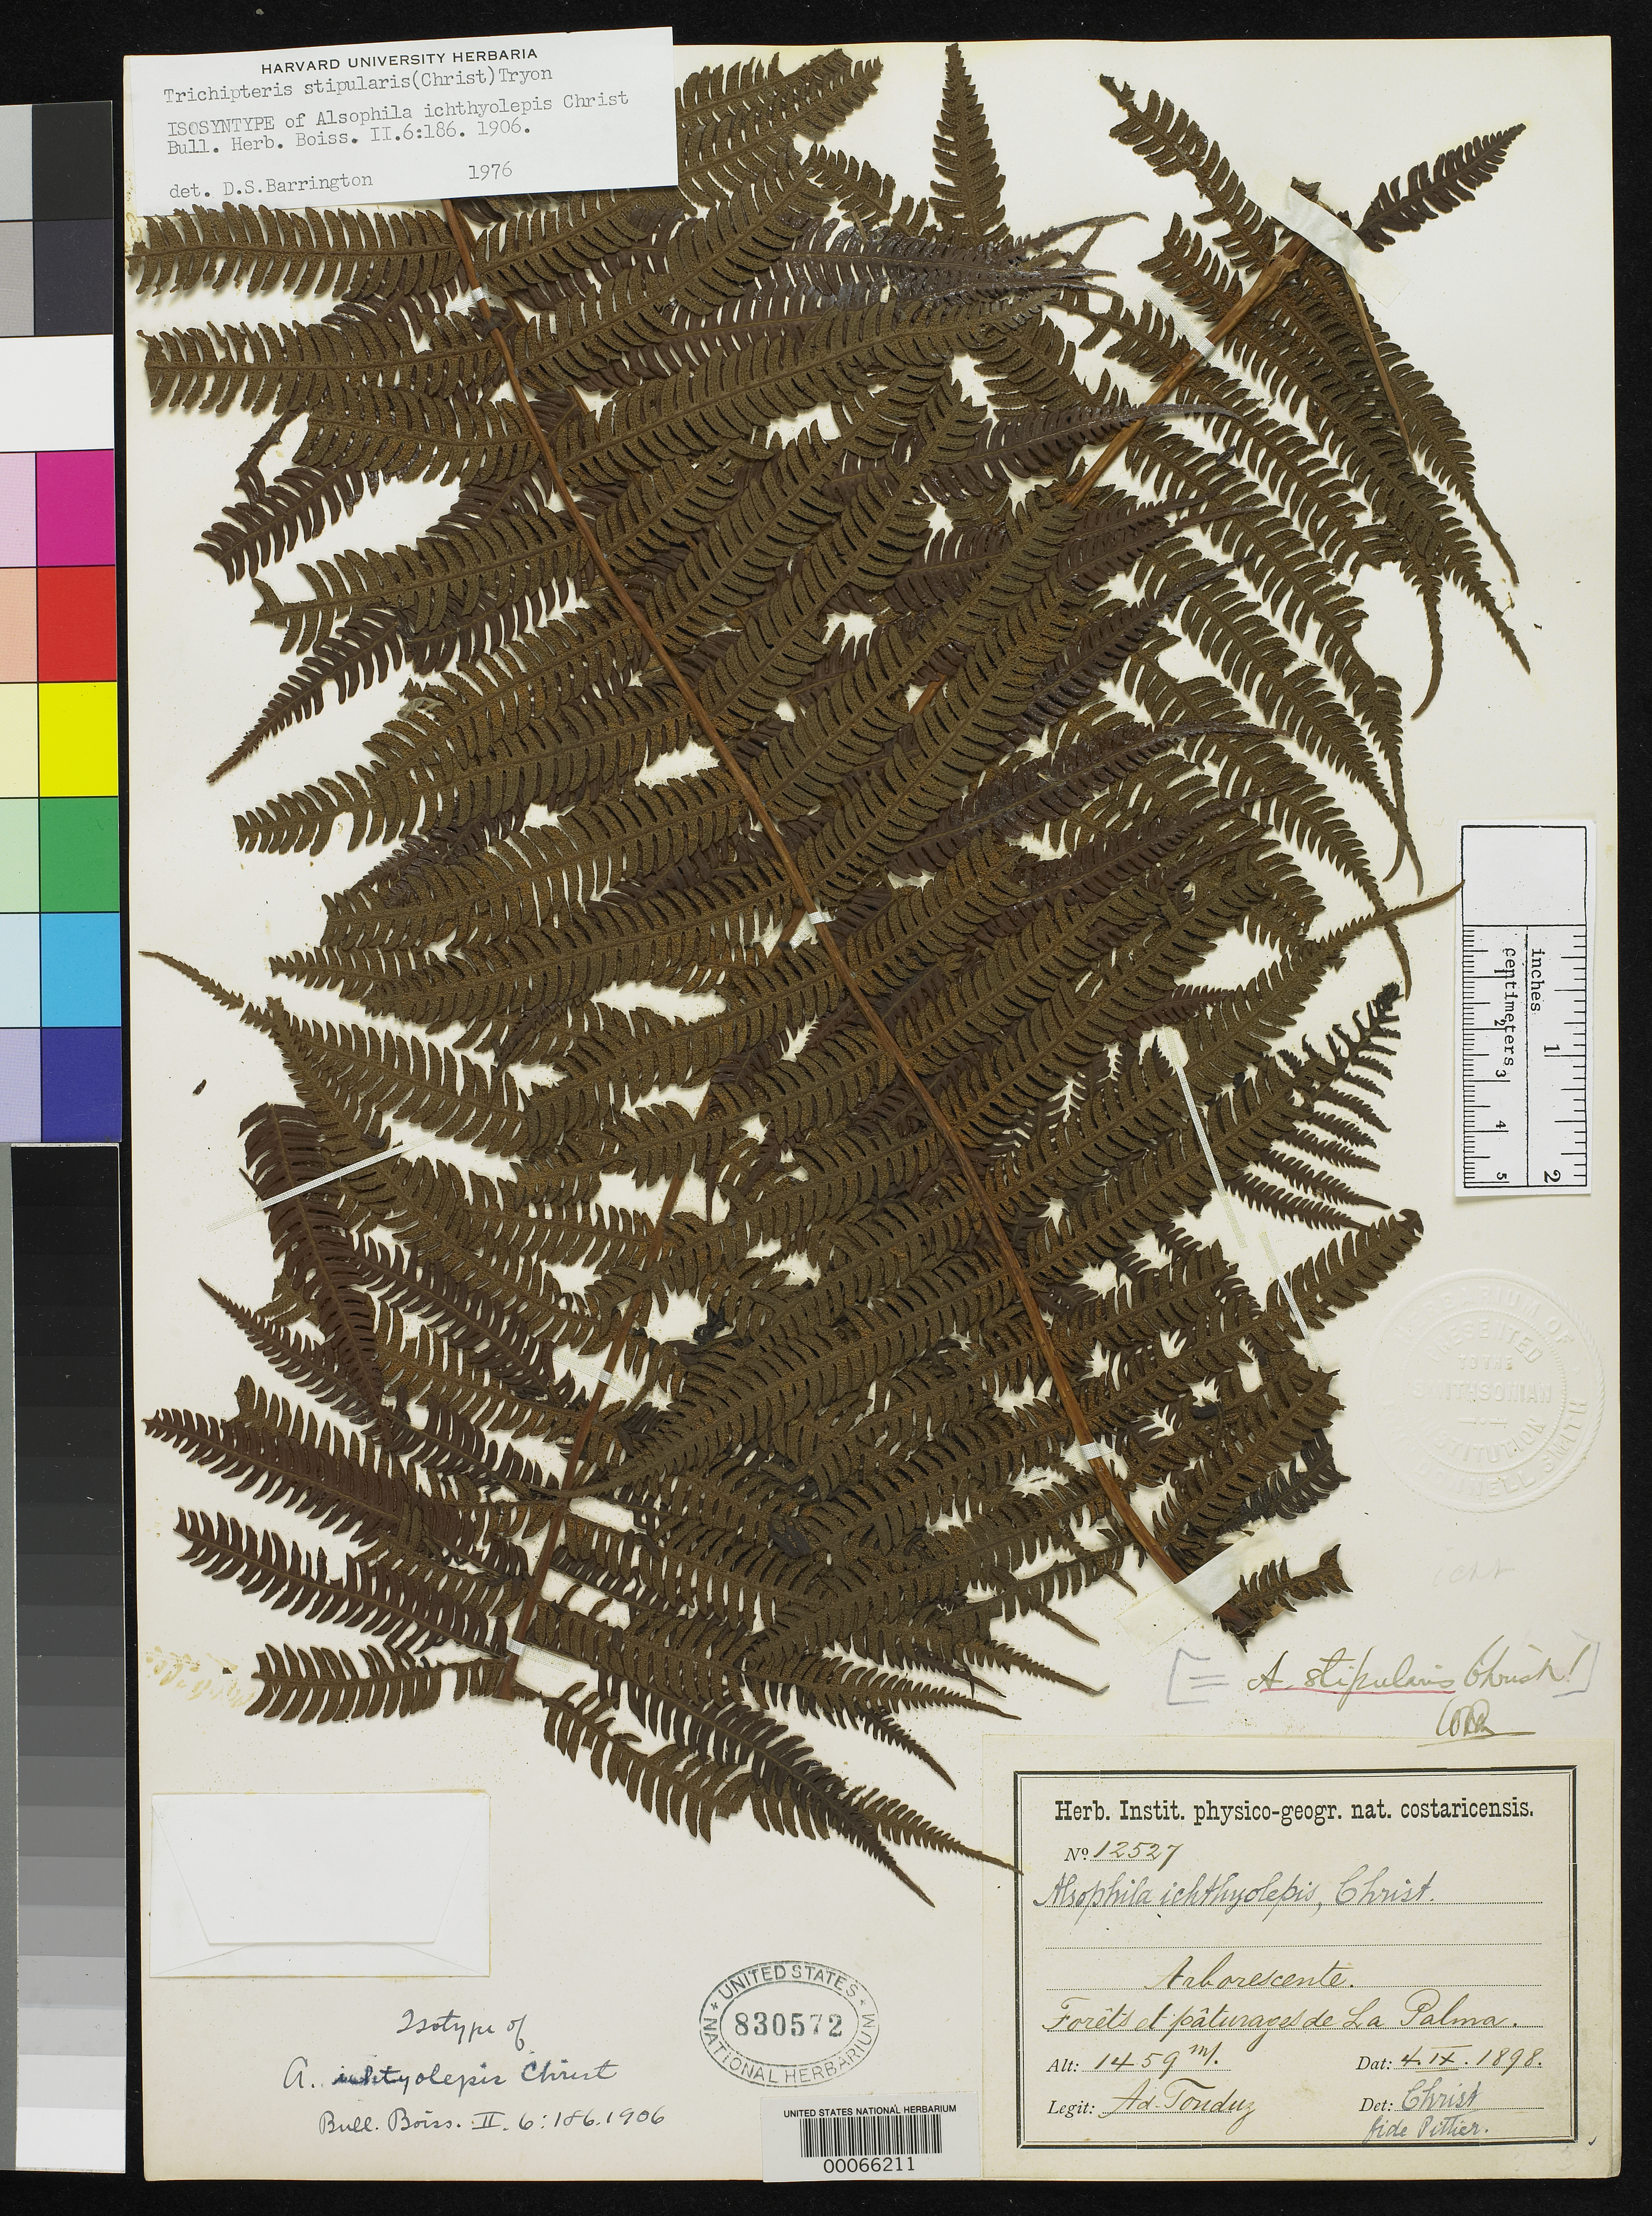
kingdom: Plantae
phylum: Tracheophyta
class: Polypodiopsida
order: Cyatheales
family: Cyatheaceae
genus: Alsophila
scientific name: Alsophila ichthyolepis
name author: Christ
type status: Type Collection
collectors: A. Tonduz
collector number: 12527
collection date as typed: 04 Sep 1892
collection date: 1892-09-04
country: Costa Rica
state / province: San José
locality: Forets et paturages de La Palma.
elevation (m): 1459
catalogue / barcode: US 830572